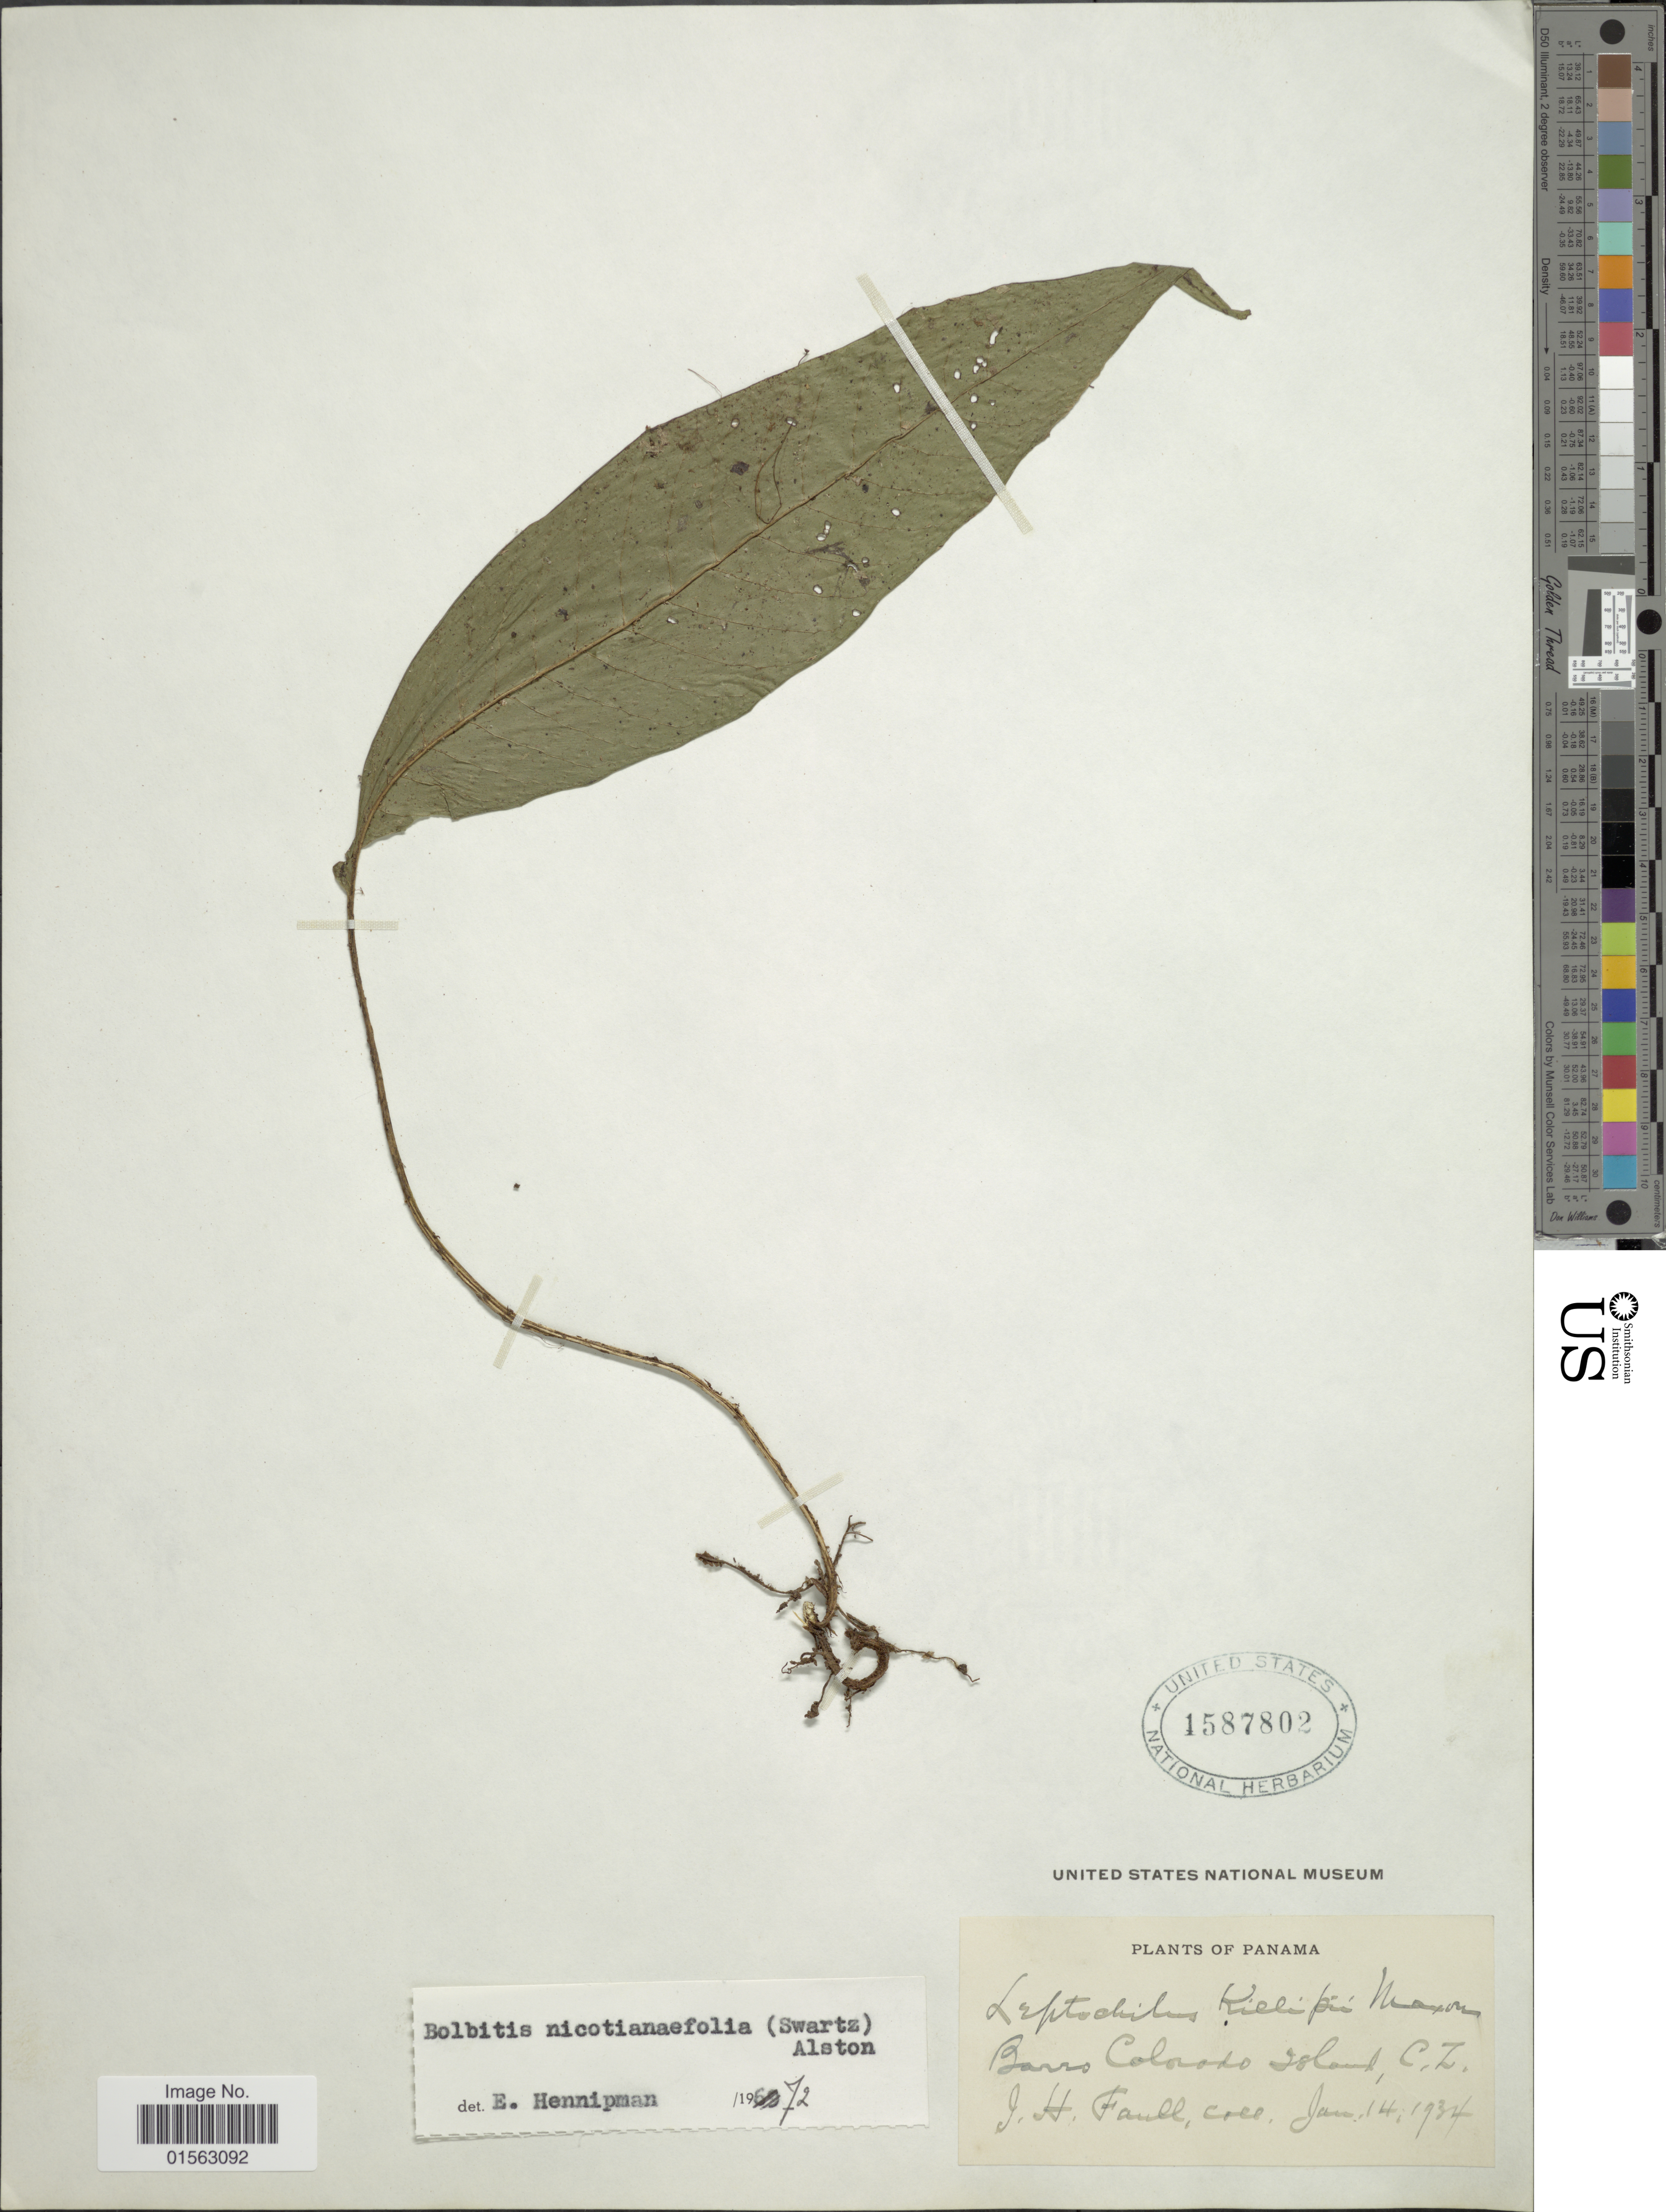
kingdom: Plantae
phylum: Tracheophyta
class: Polypodiopsida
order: Polypodiales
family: Dryopteridaceae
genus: Mickelia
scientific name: Mickelia nicotianifolia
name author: (Sw.) R.C. Moran et al.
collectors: J. Faull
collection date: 1934-01-14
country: Panama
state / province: Panamá Oeste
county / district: Canal Zone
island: Barro Colorado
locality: Panama, Barro Colorado Island, C. Z.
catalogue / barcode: US 1587802